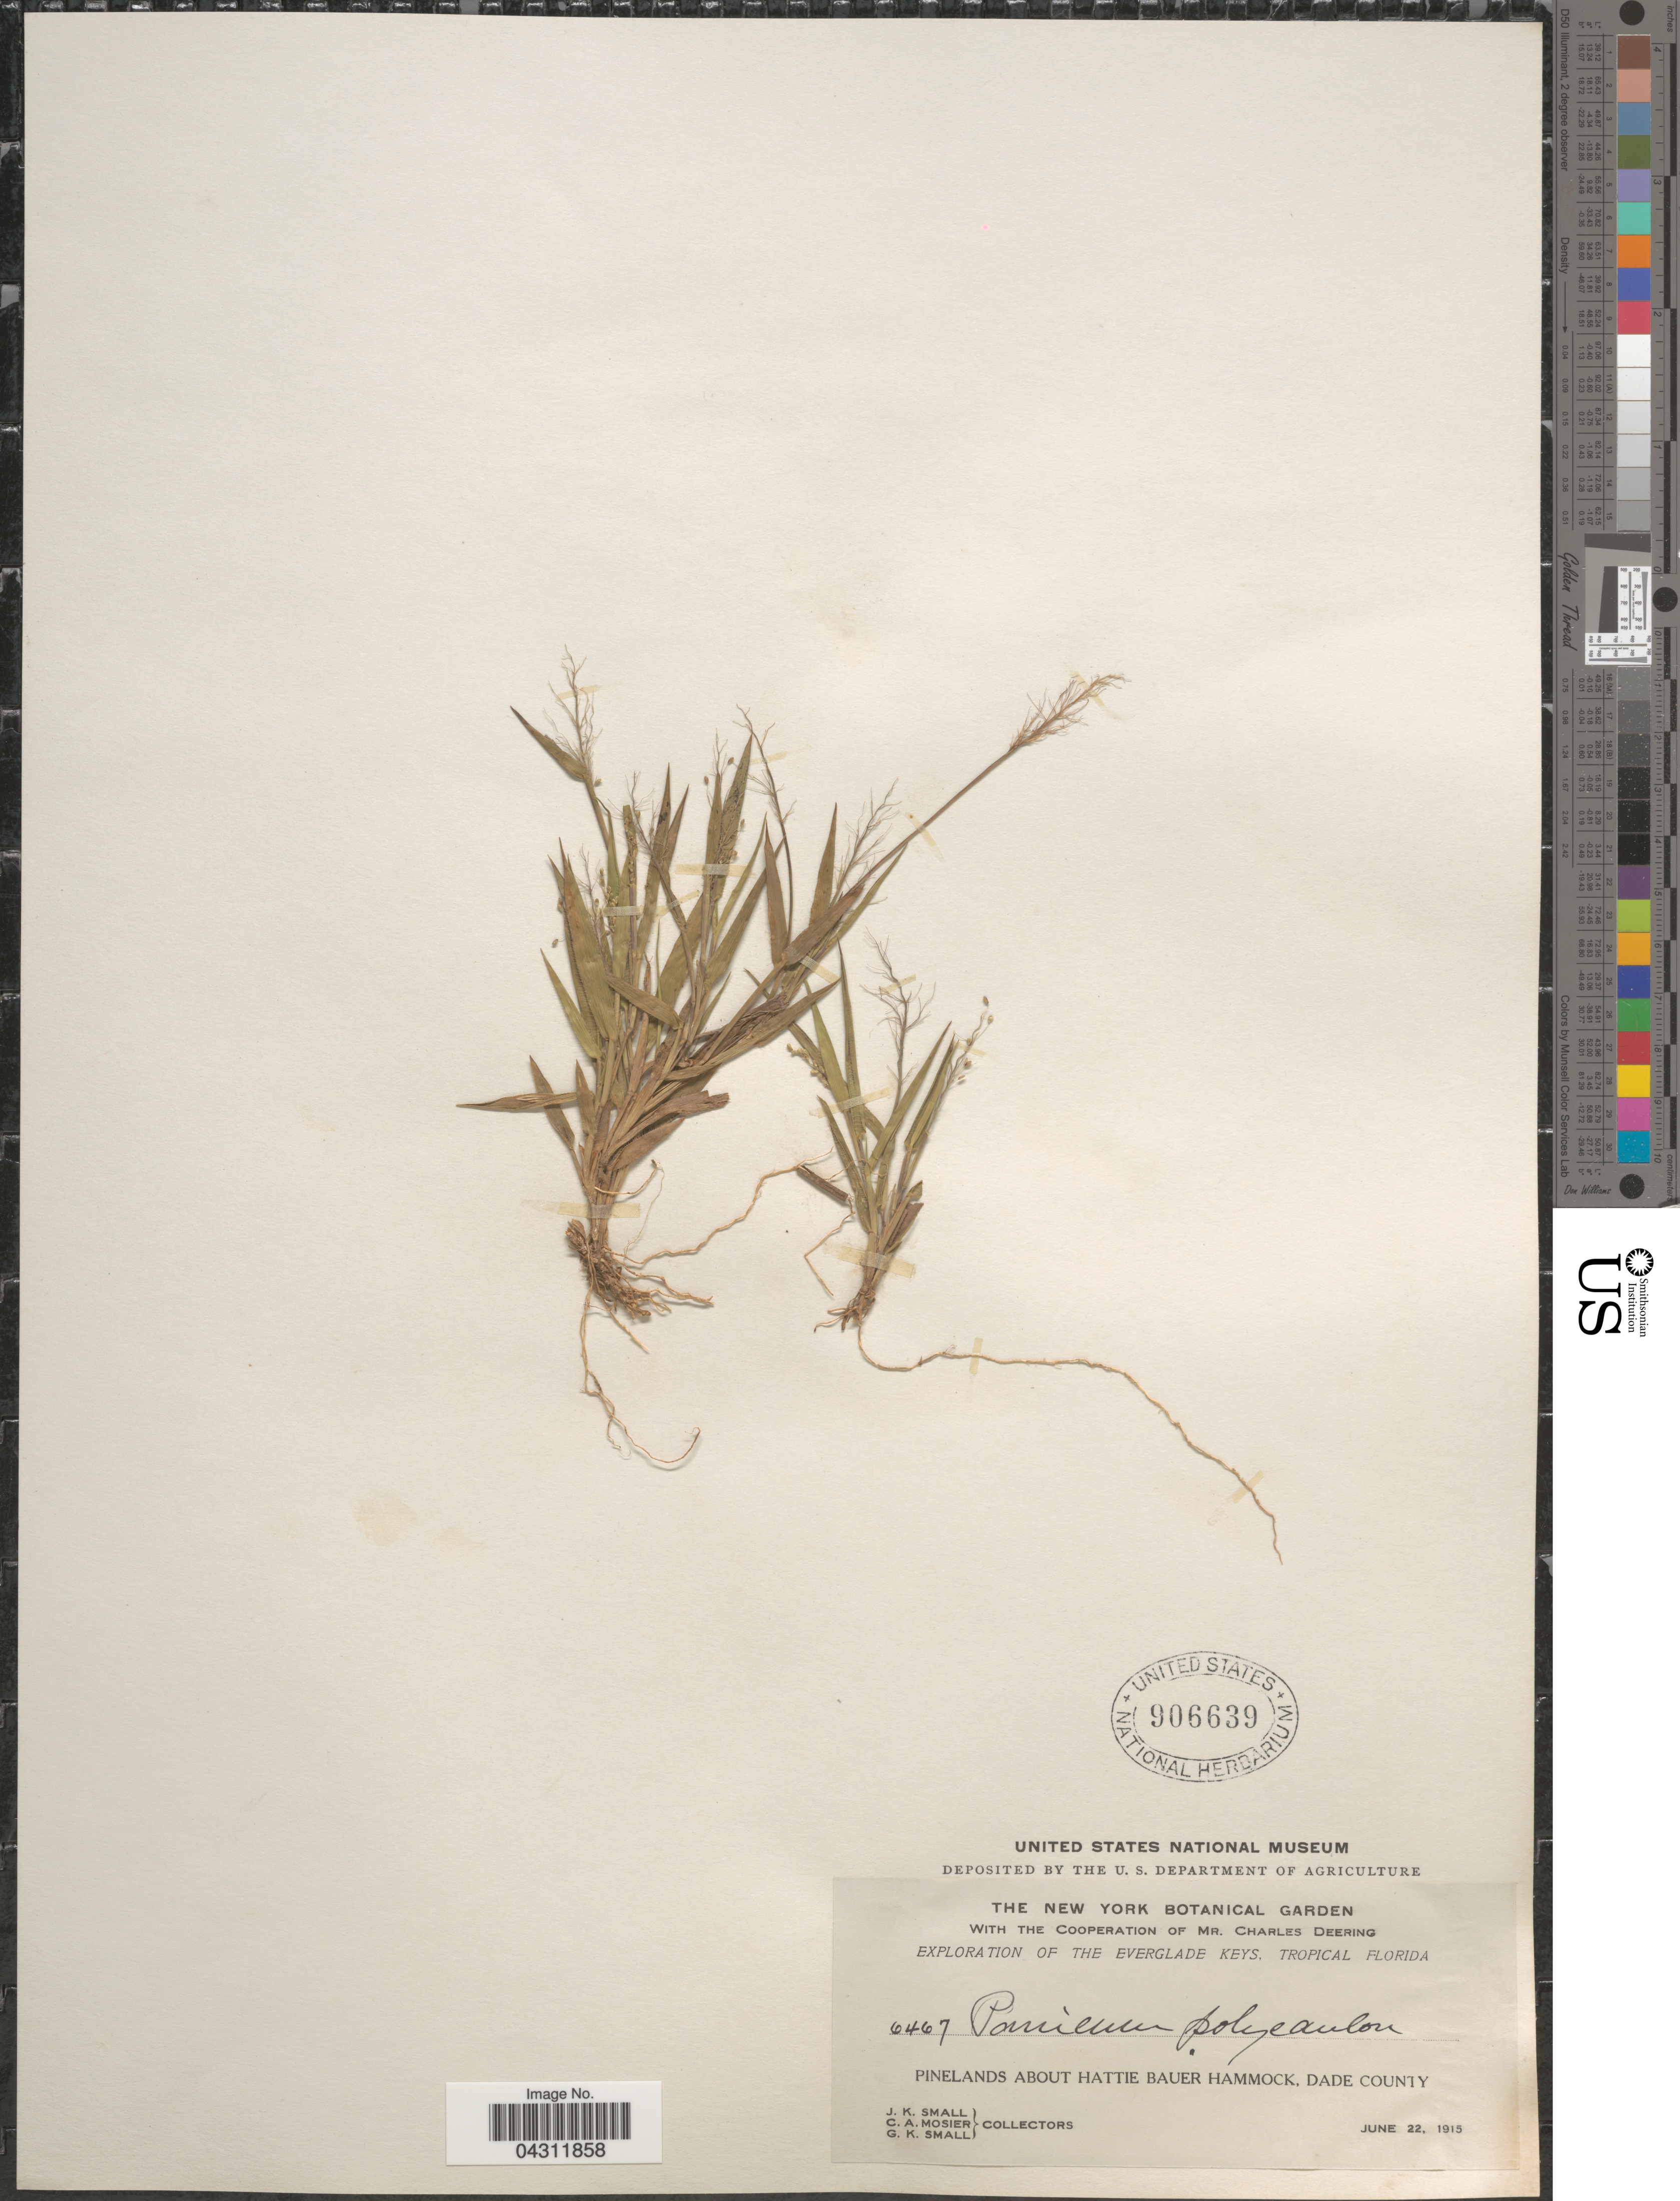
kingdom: Plantae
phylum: Tracheophyta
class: Liliopsida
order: Poales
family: Poaceae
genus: Dichanthelium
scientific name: Dichanthelium strigosum var. glabrescens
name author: (Griseb.) Freckmann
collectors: J. K. Small, C. A. Mosier & G. K. Small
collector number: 6467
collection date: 1915-06-22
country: United States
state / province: Florida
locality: Exploration of the Everglade Keys, Tropical Florida. Pinelands about Hattie Bauer Hammock, Dade County.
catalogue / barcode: US 906639